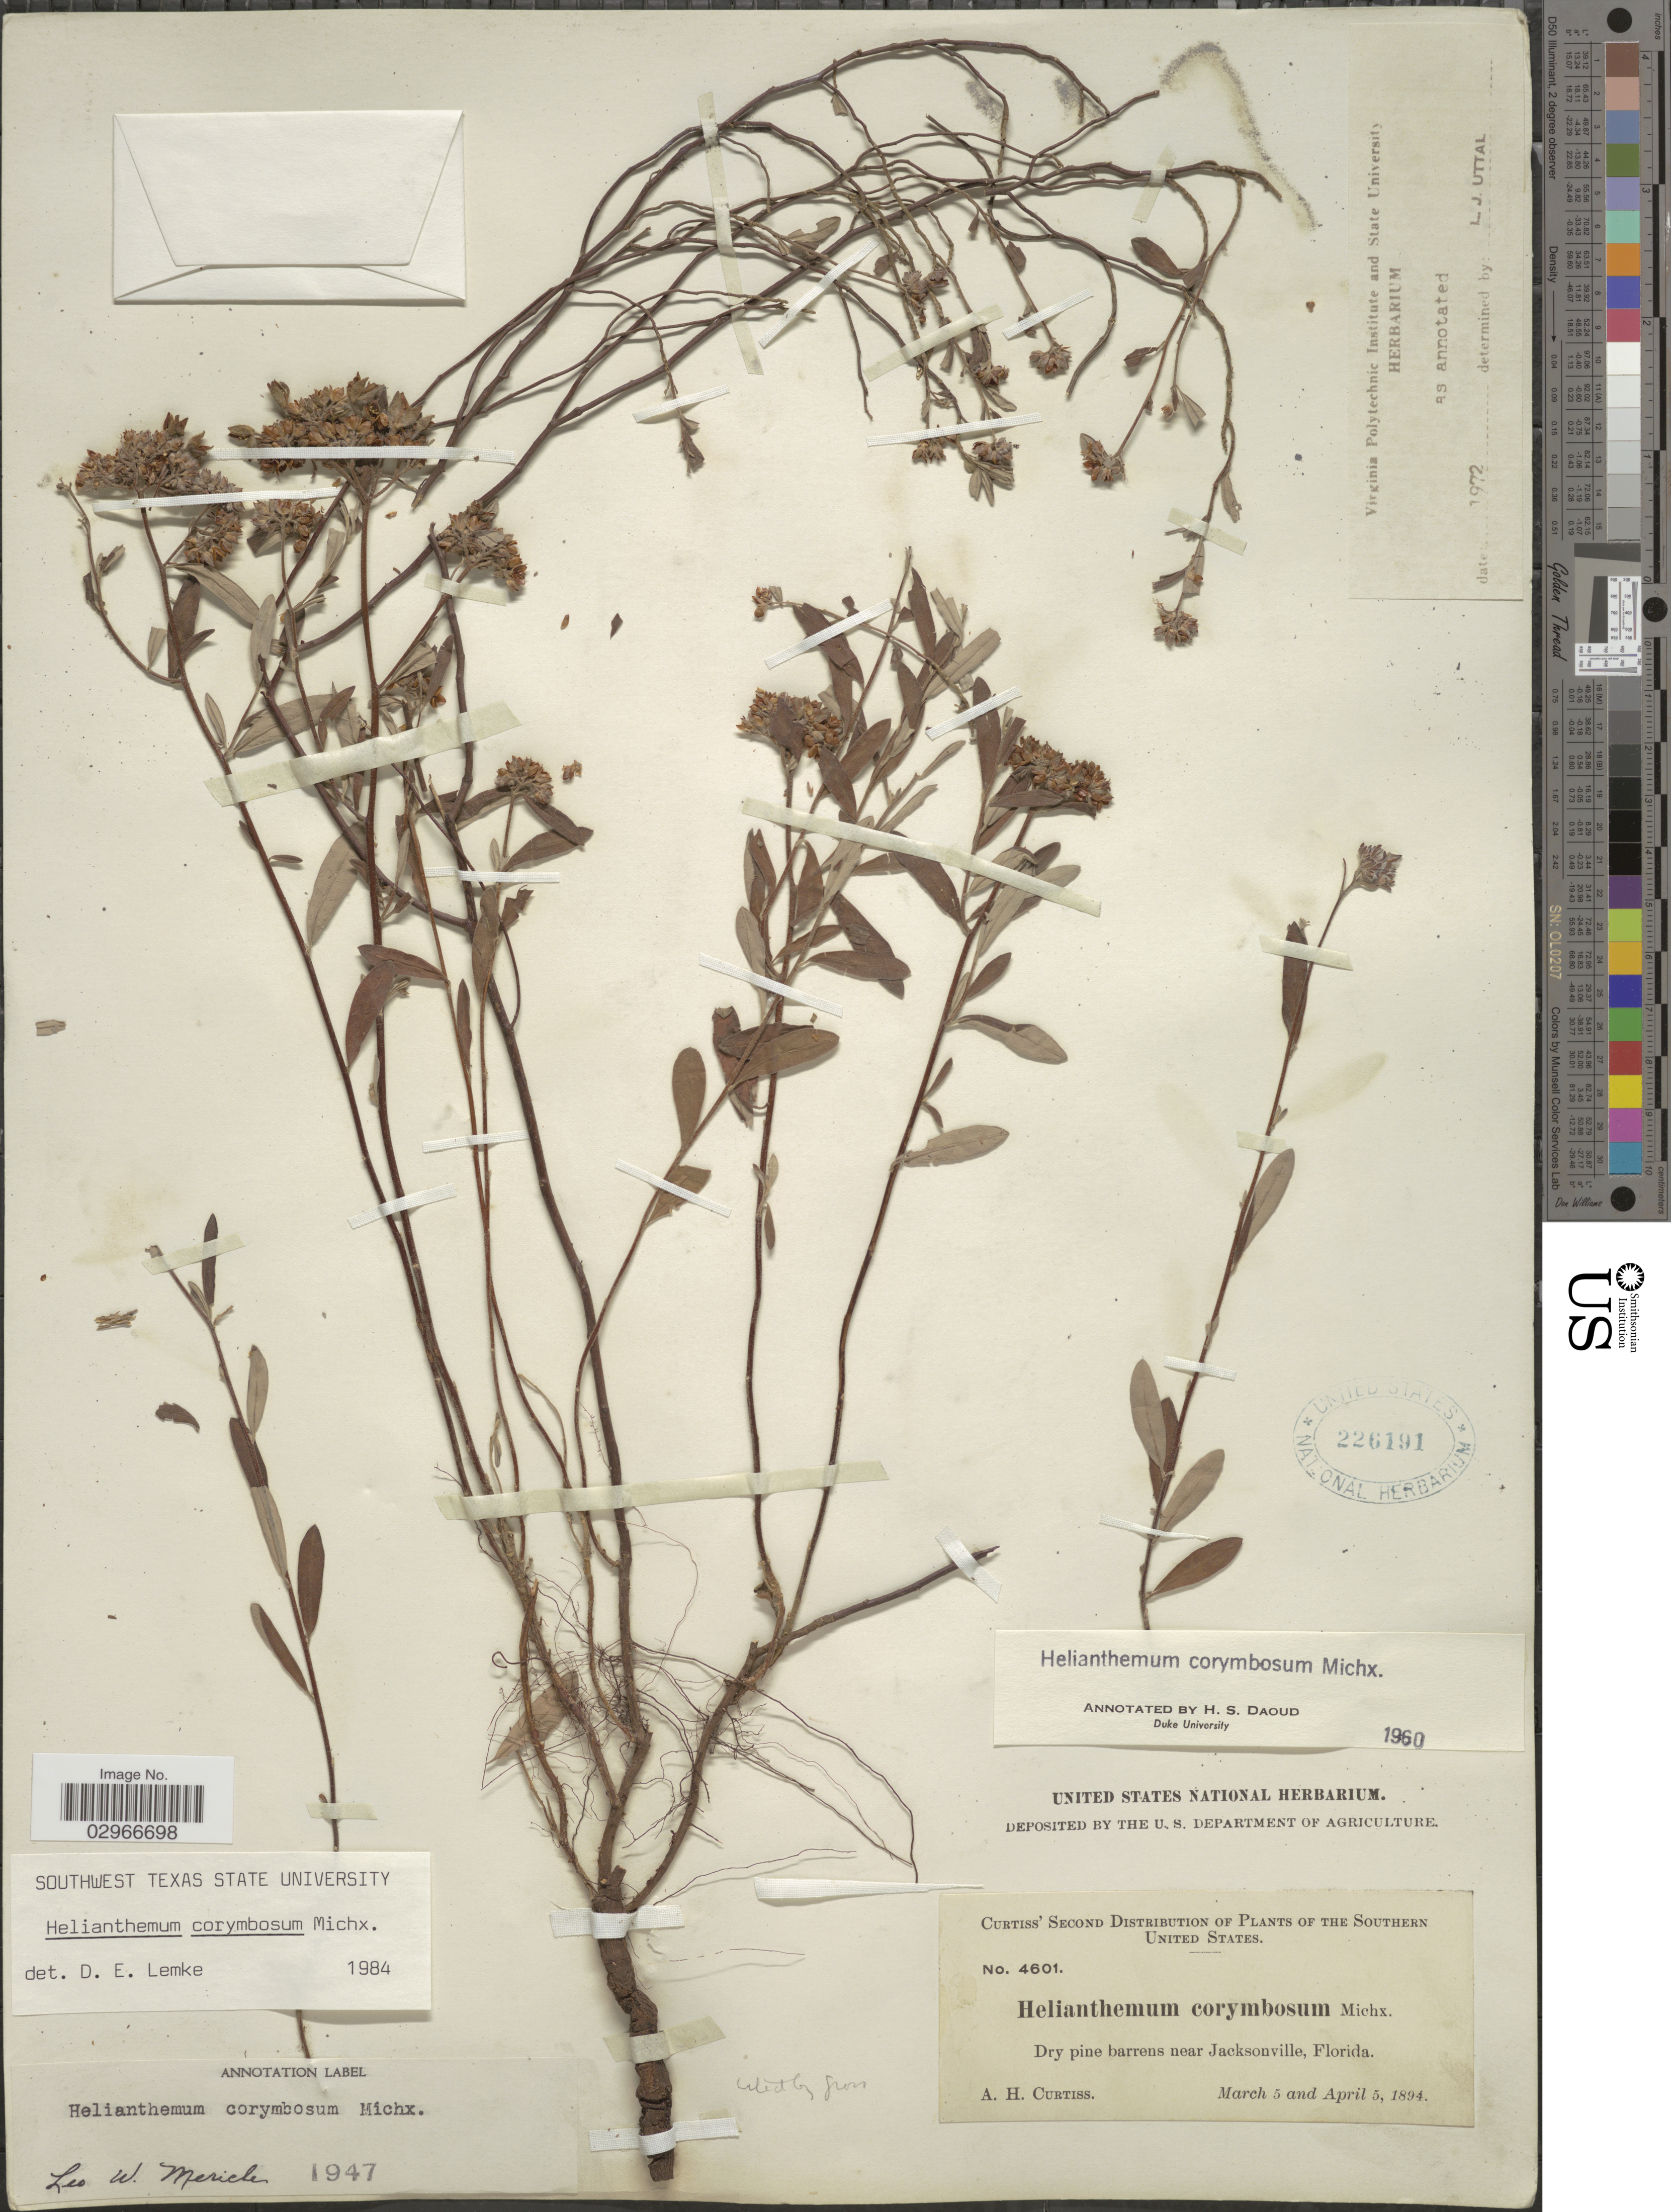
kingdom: Plantae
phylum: Tracheophyta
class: Magnoliopsida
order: Malvales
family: Cistaceae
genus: Helianthemum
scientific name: Helianthemum corymbosum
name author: Michx.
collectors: A. H. Curtiss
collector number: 4601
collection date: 1894-03-05/1894-04-05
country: United States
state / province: Florida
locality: The Southern United States. Dry pine barrens near Jacksonville.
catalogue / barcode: US 226191